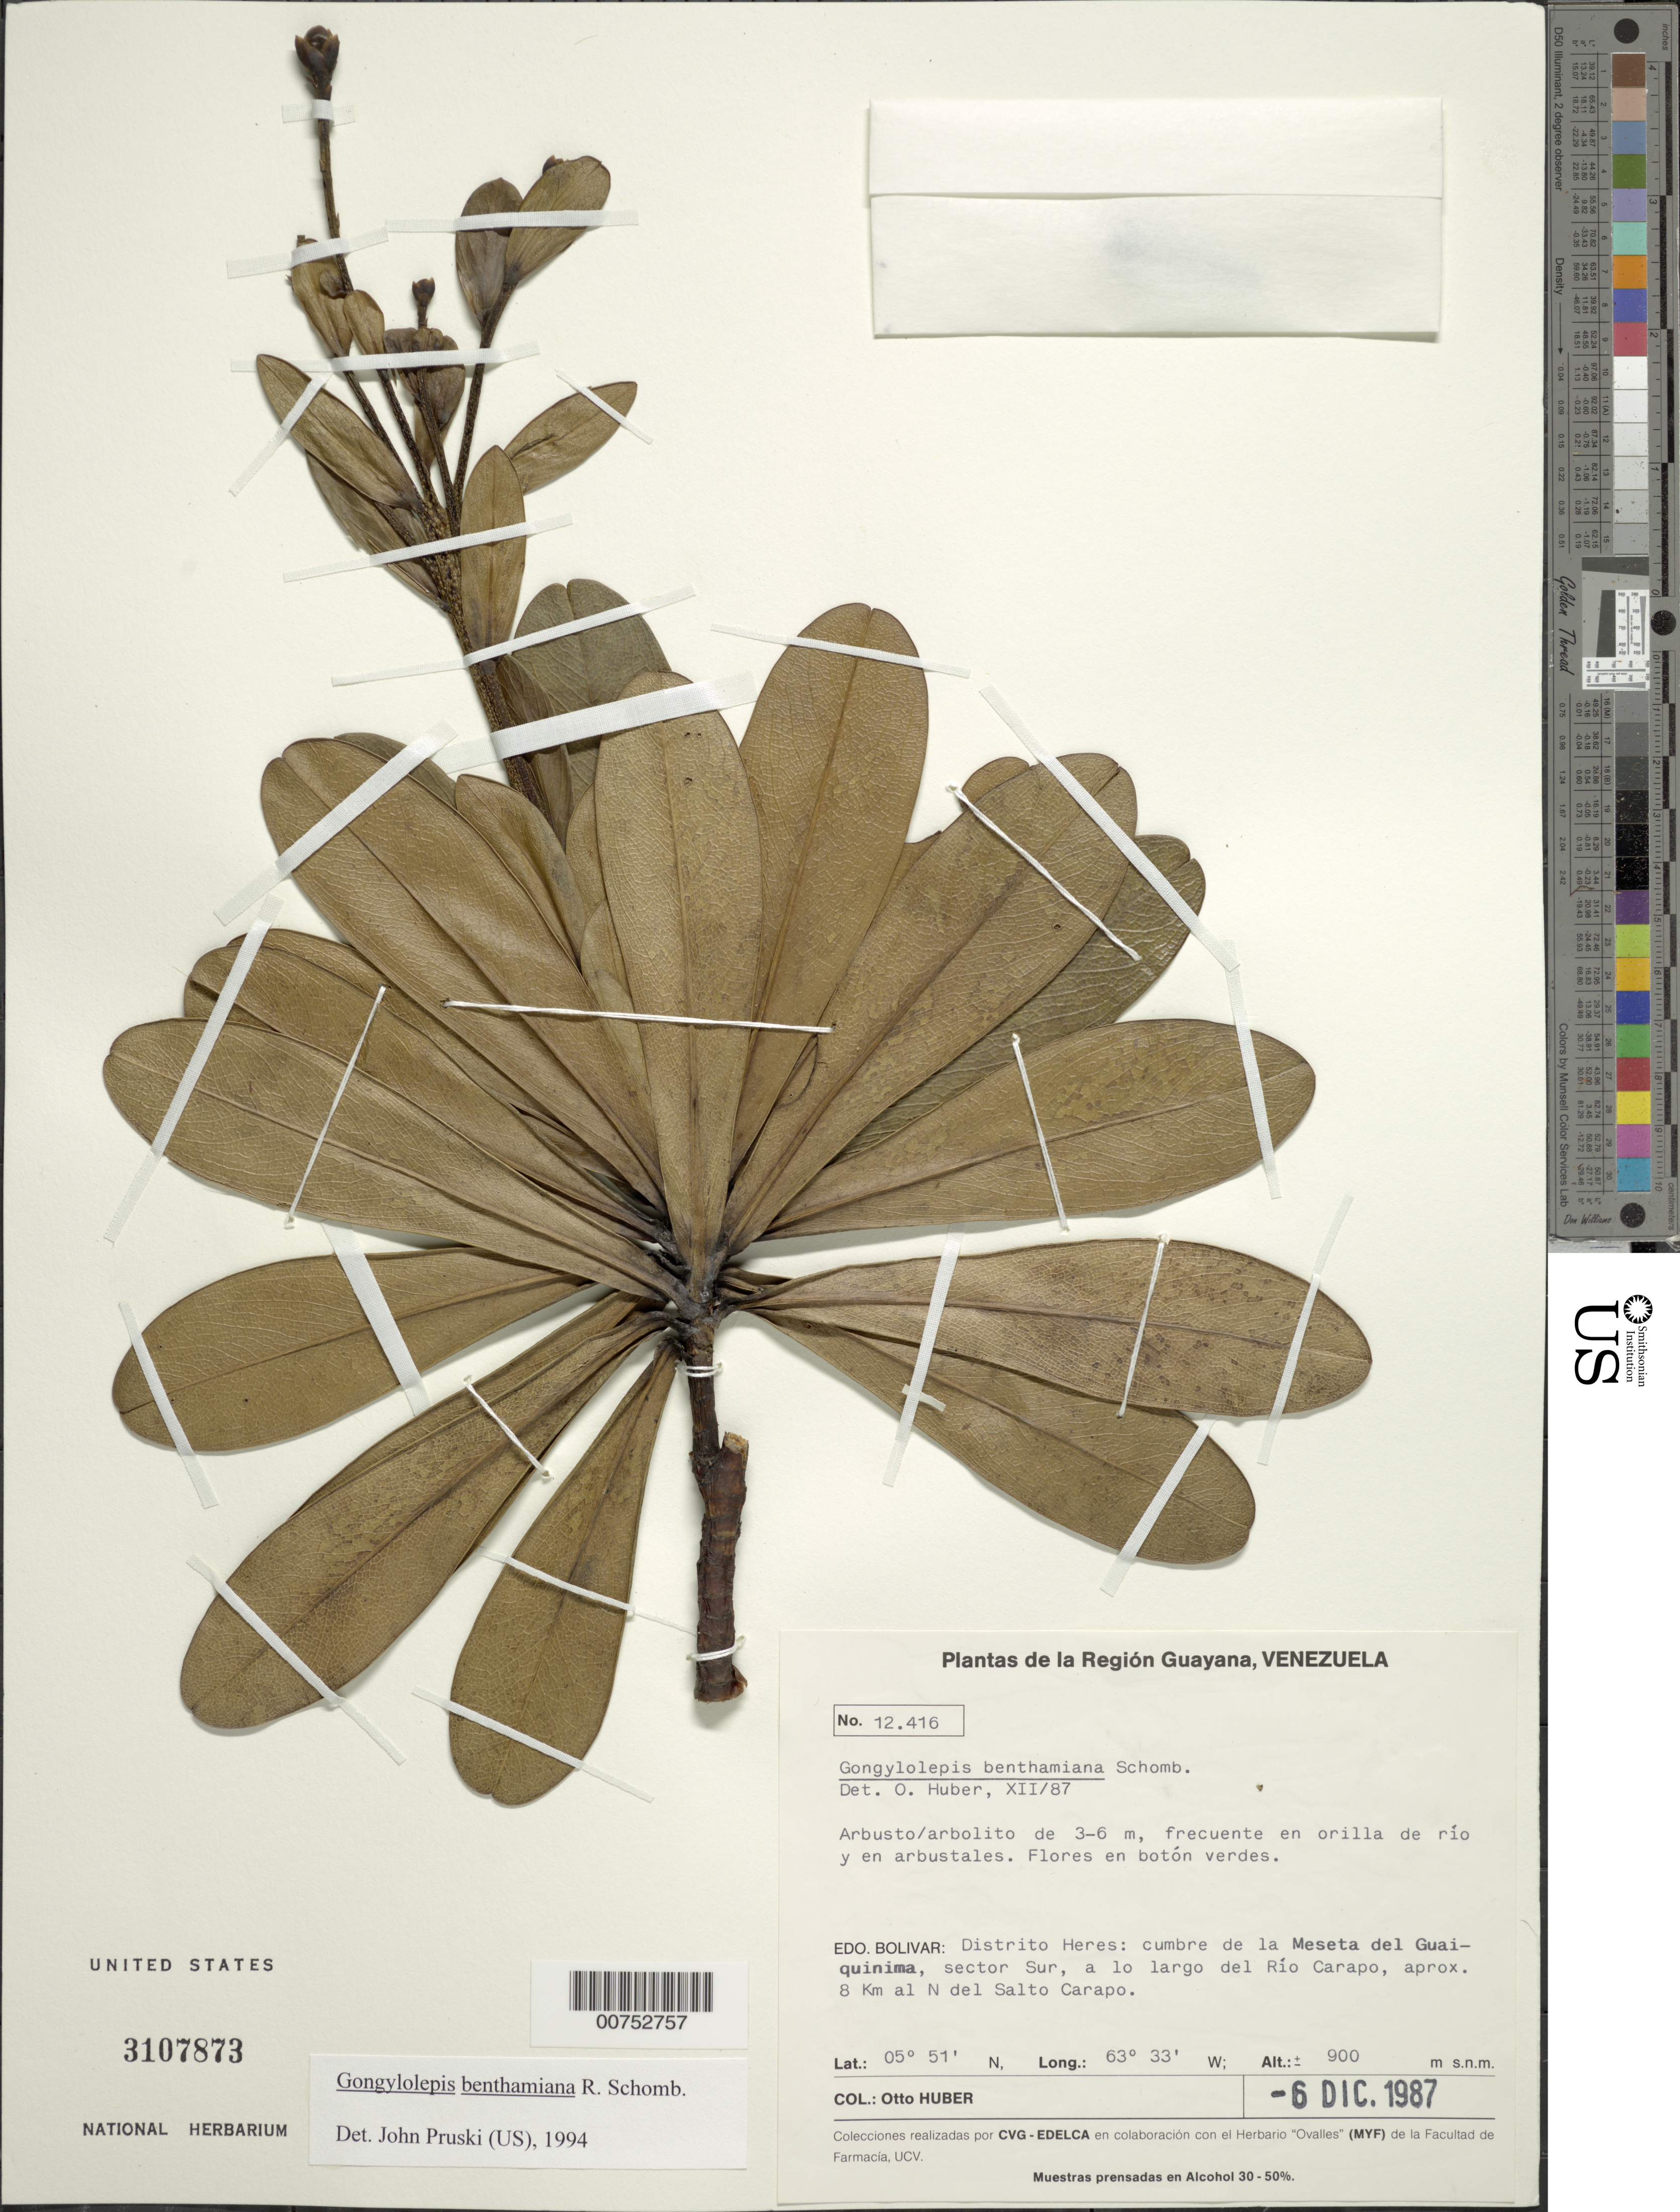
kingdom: Plantae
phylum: Tracheophyta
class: Magnoliopsida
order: Asterales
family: Asteraceae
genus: Gongylolepis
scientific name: Gongylolepis benthamiana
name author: R.H. Schomb.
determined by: Pruski, J. F.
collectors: O. Huber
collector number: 12416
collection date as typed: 6-Dec-87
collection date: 1987-12-06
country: Venezuela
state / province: Bolívar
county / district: Heres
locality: Meseta del Gauiquinima, cumbre, sector Sur, a lo largo del Río Carapo, aprox 8 km al N del Salto Carapo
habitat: Cumbre de la meseta, en la orilla del rio y arbustales.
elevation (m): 900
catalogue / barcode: US 3107873